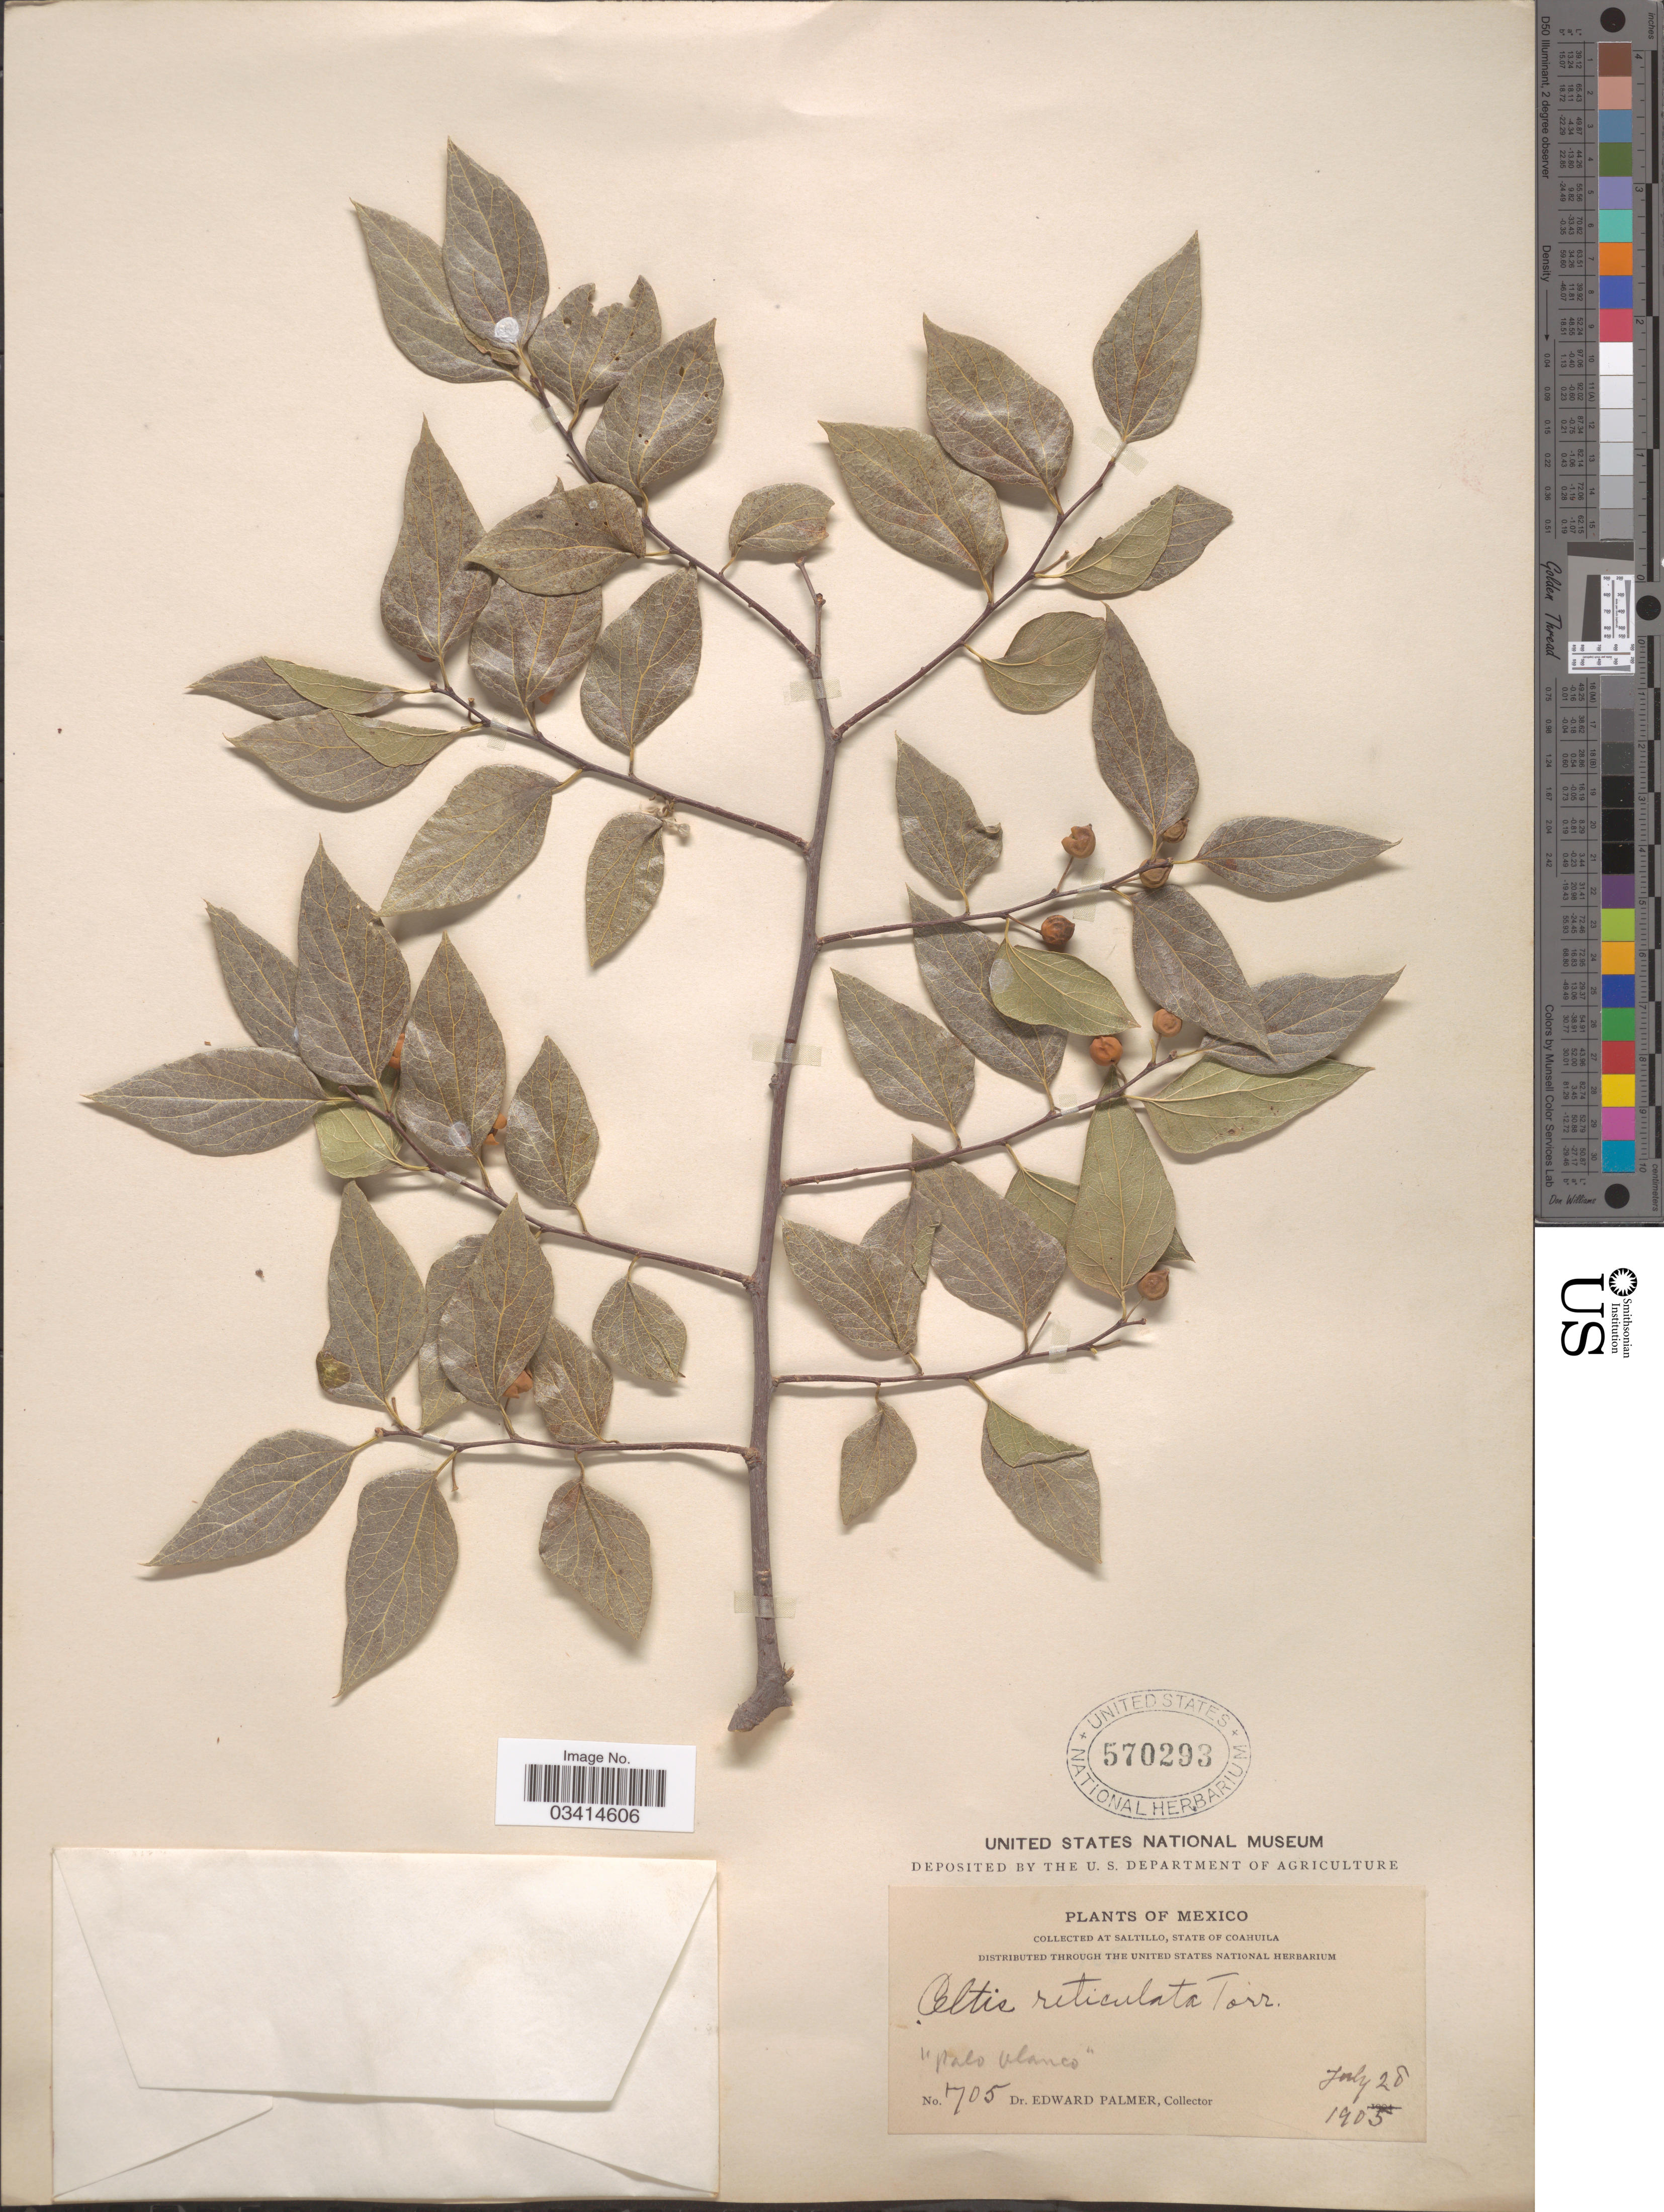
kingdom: Plantae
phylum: Tracheophyta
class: Magnoliopsida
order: Rosales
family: Cannabaceae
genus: Celtis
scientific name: Celtis reticulata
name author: Torr.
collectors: E. Palmer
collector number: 705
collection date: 1905-07-28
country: Mexico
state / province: Coahuila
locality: At Saltillo.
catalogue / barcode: US 570293